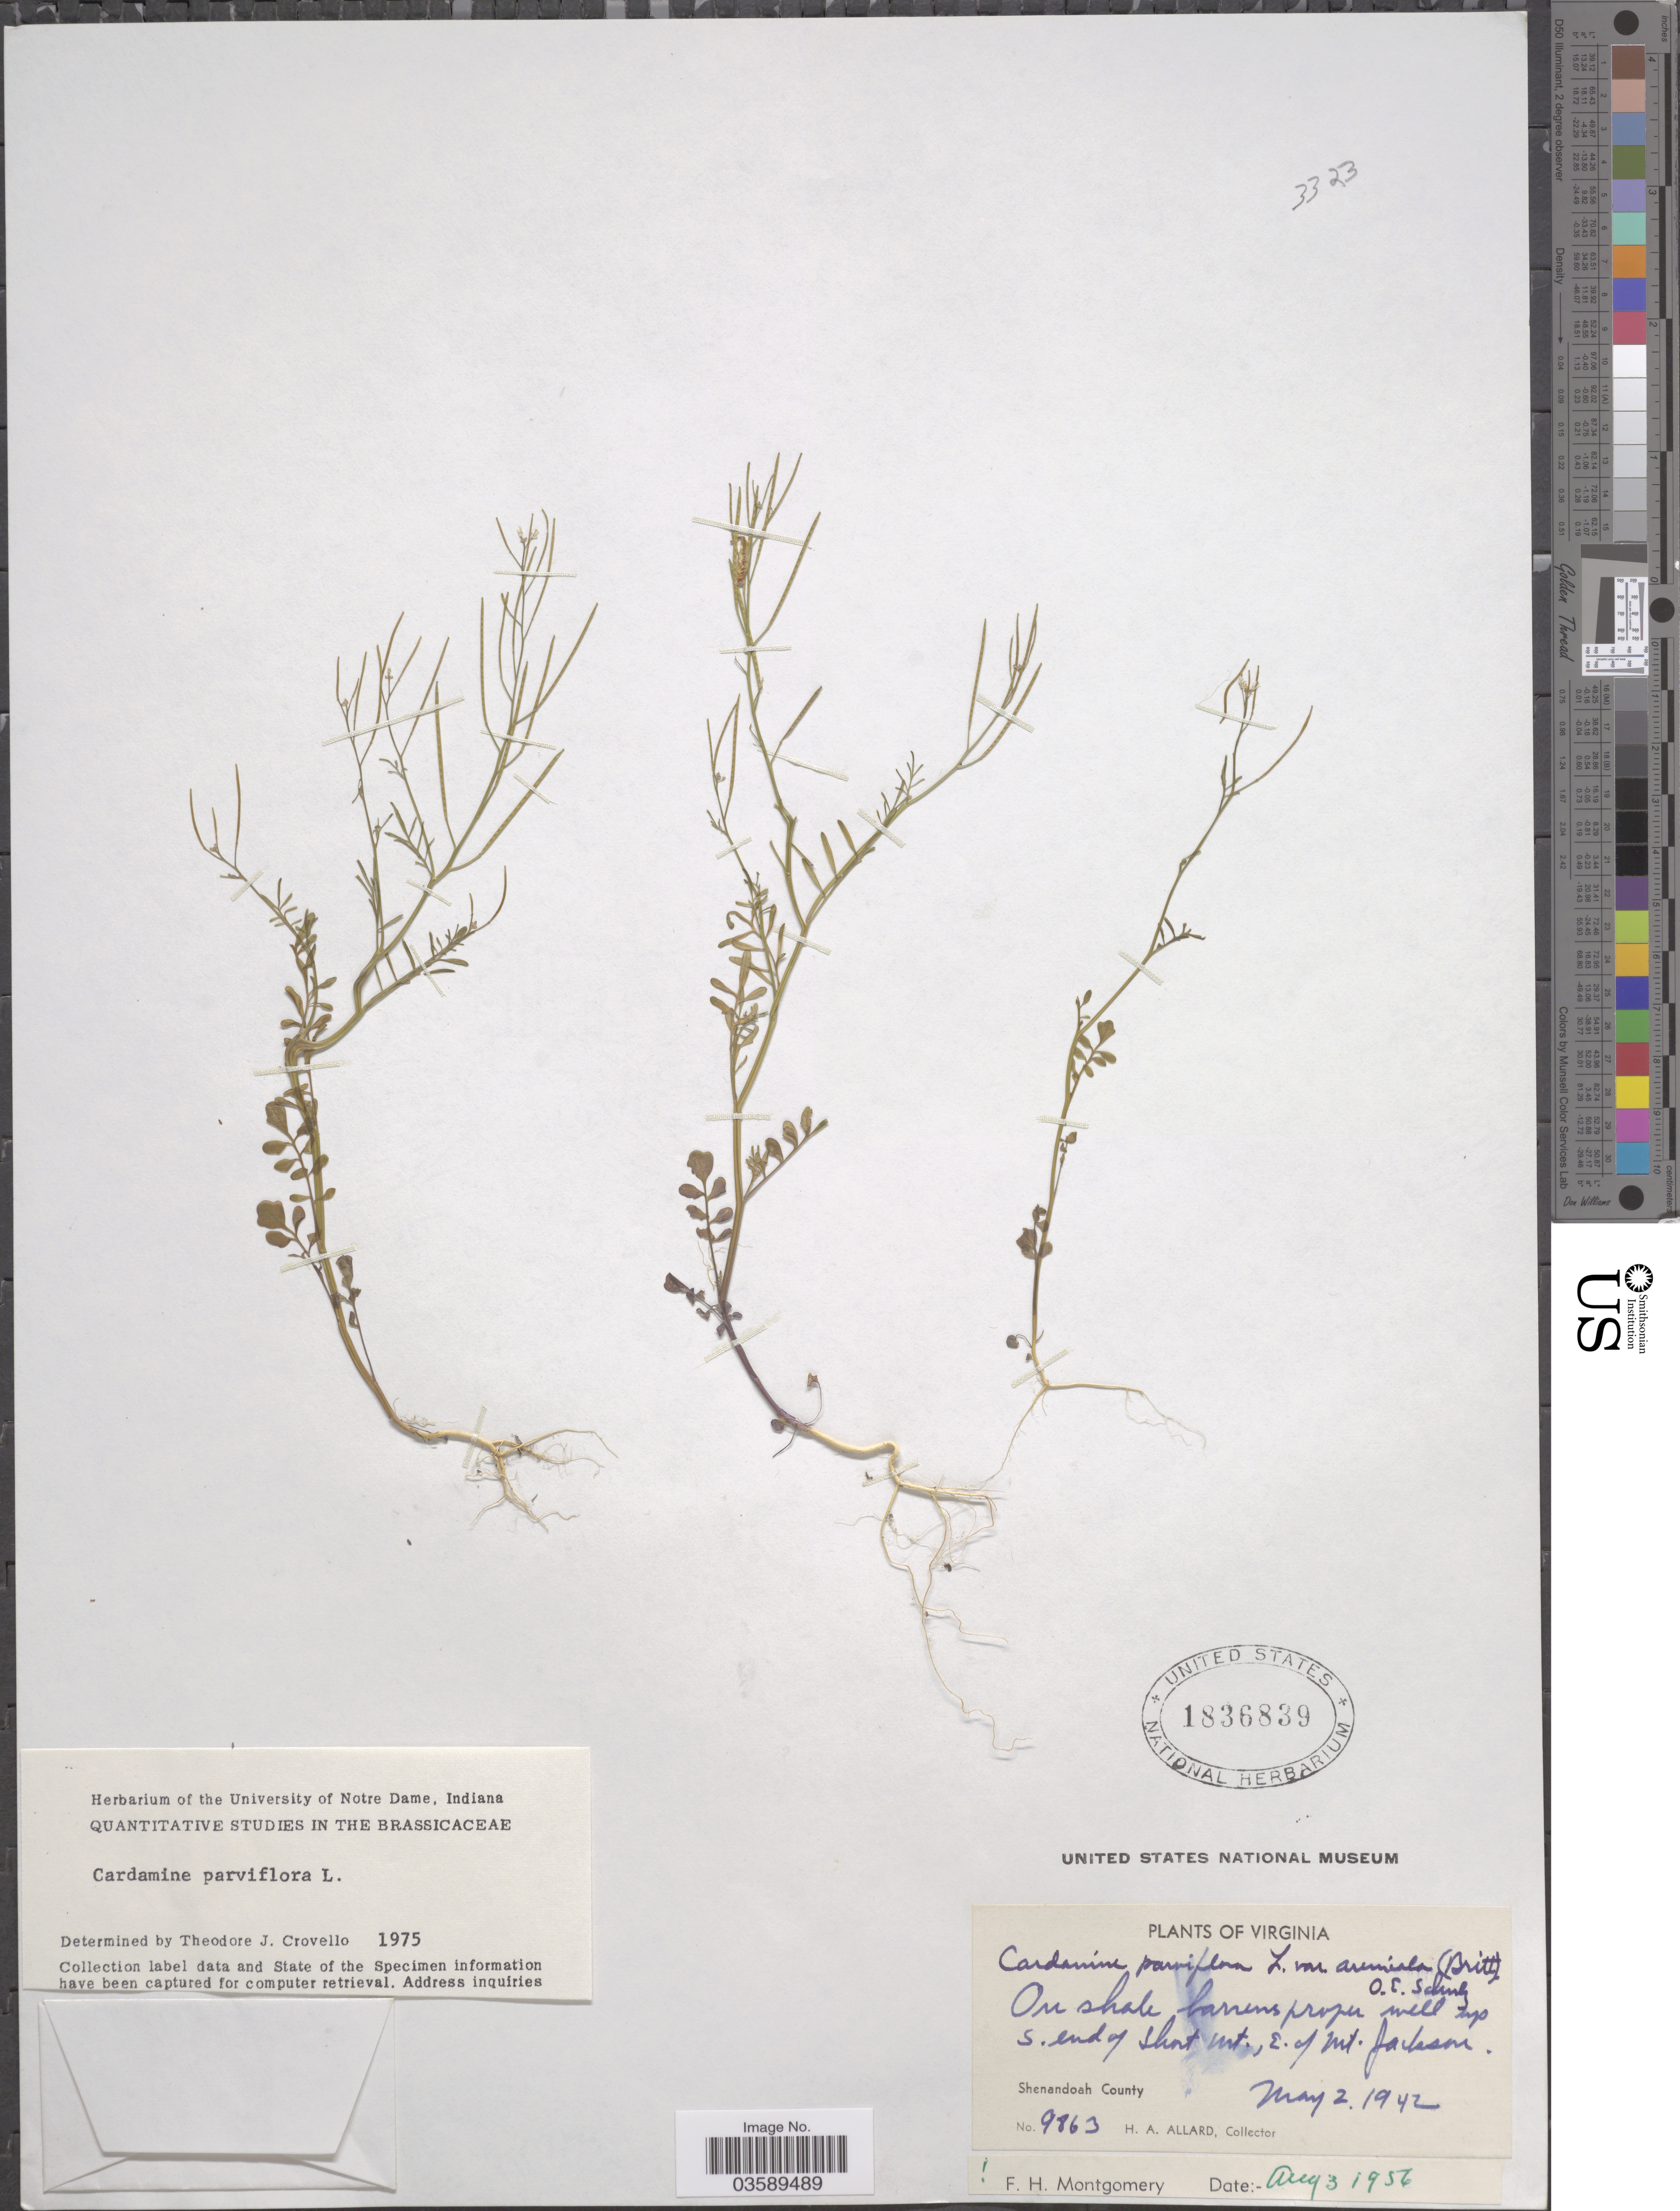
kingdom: Plantae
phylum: Tracheophyta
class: Magnoliopsida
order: Brassicales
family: Brassicaceae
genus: Cardamine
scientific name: Cardamine parviflora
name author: L.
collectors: H. A. Allard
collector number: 9863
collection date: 1942-05-02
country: United States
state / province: Virginia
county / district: Shenandoah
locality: On shale barrens proper well up s. end of Short Mt., E. of Mt. Jackson. Shenandoah County.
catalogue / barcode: US 1836839